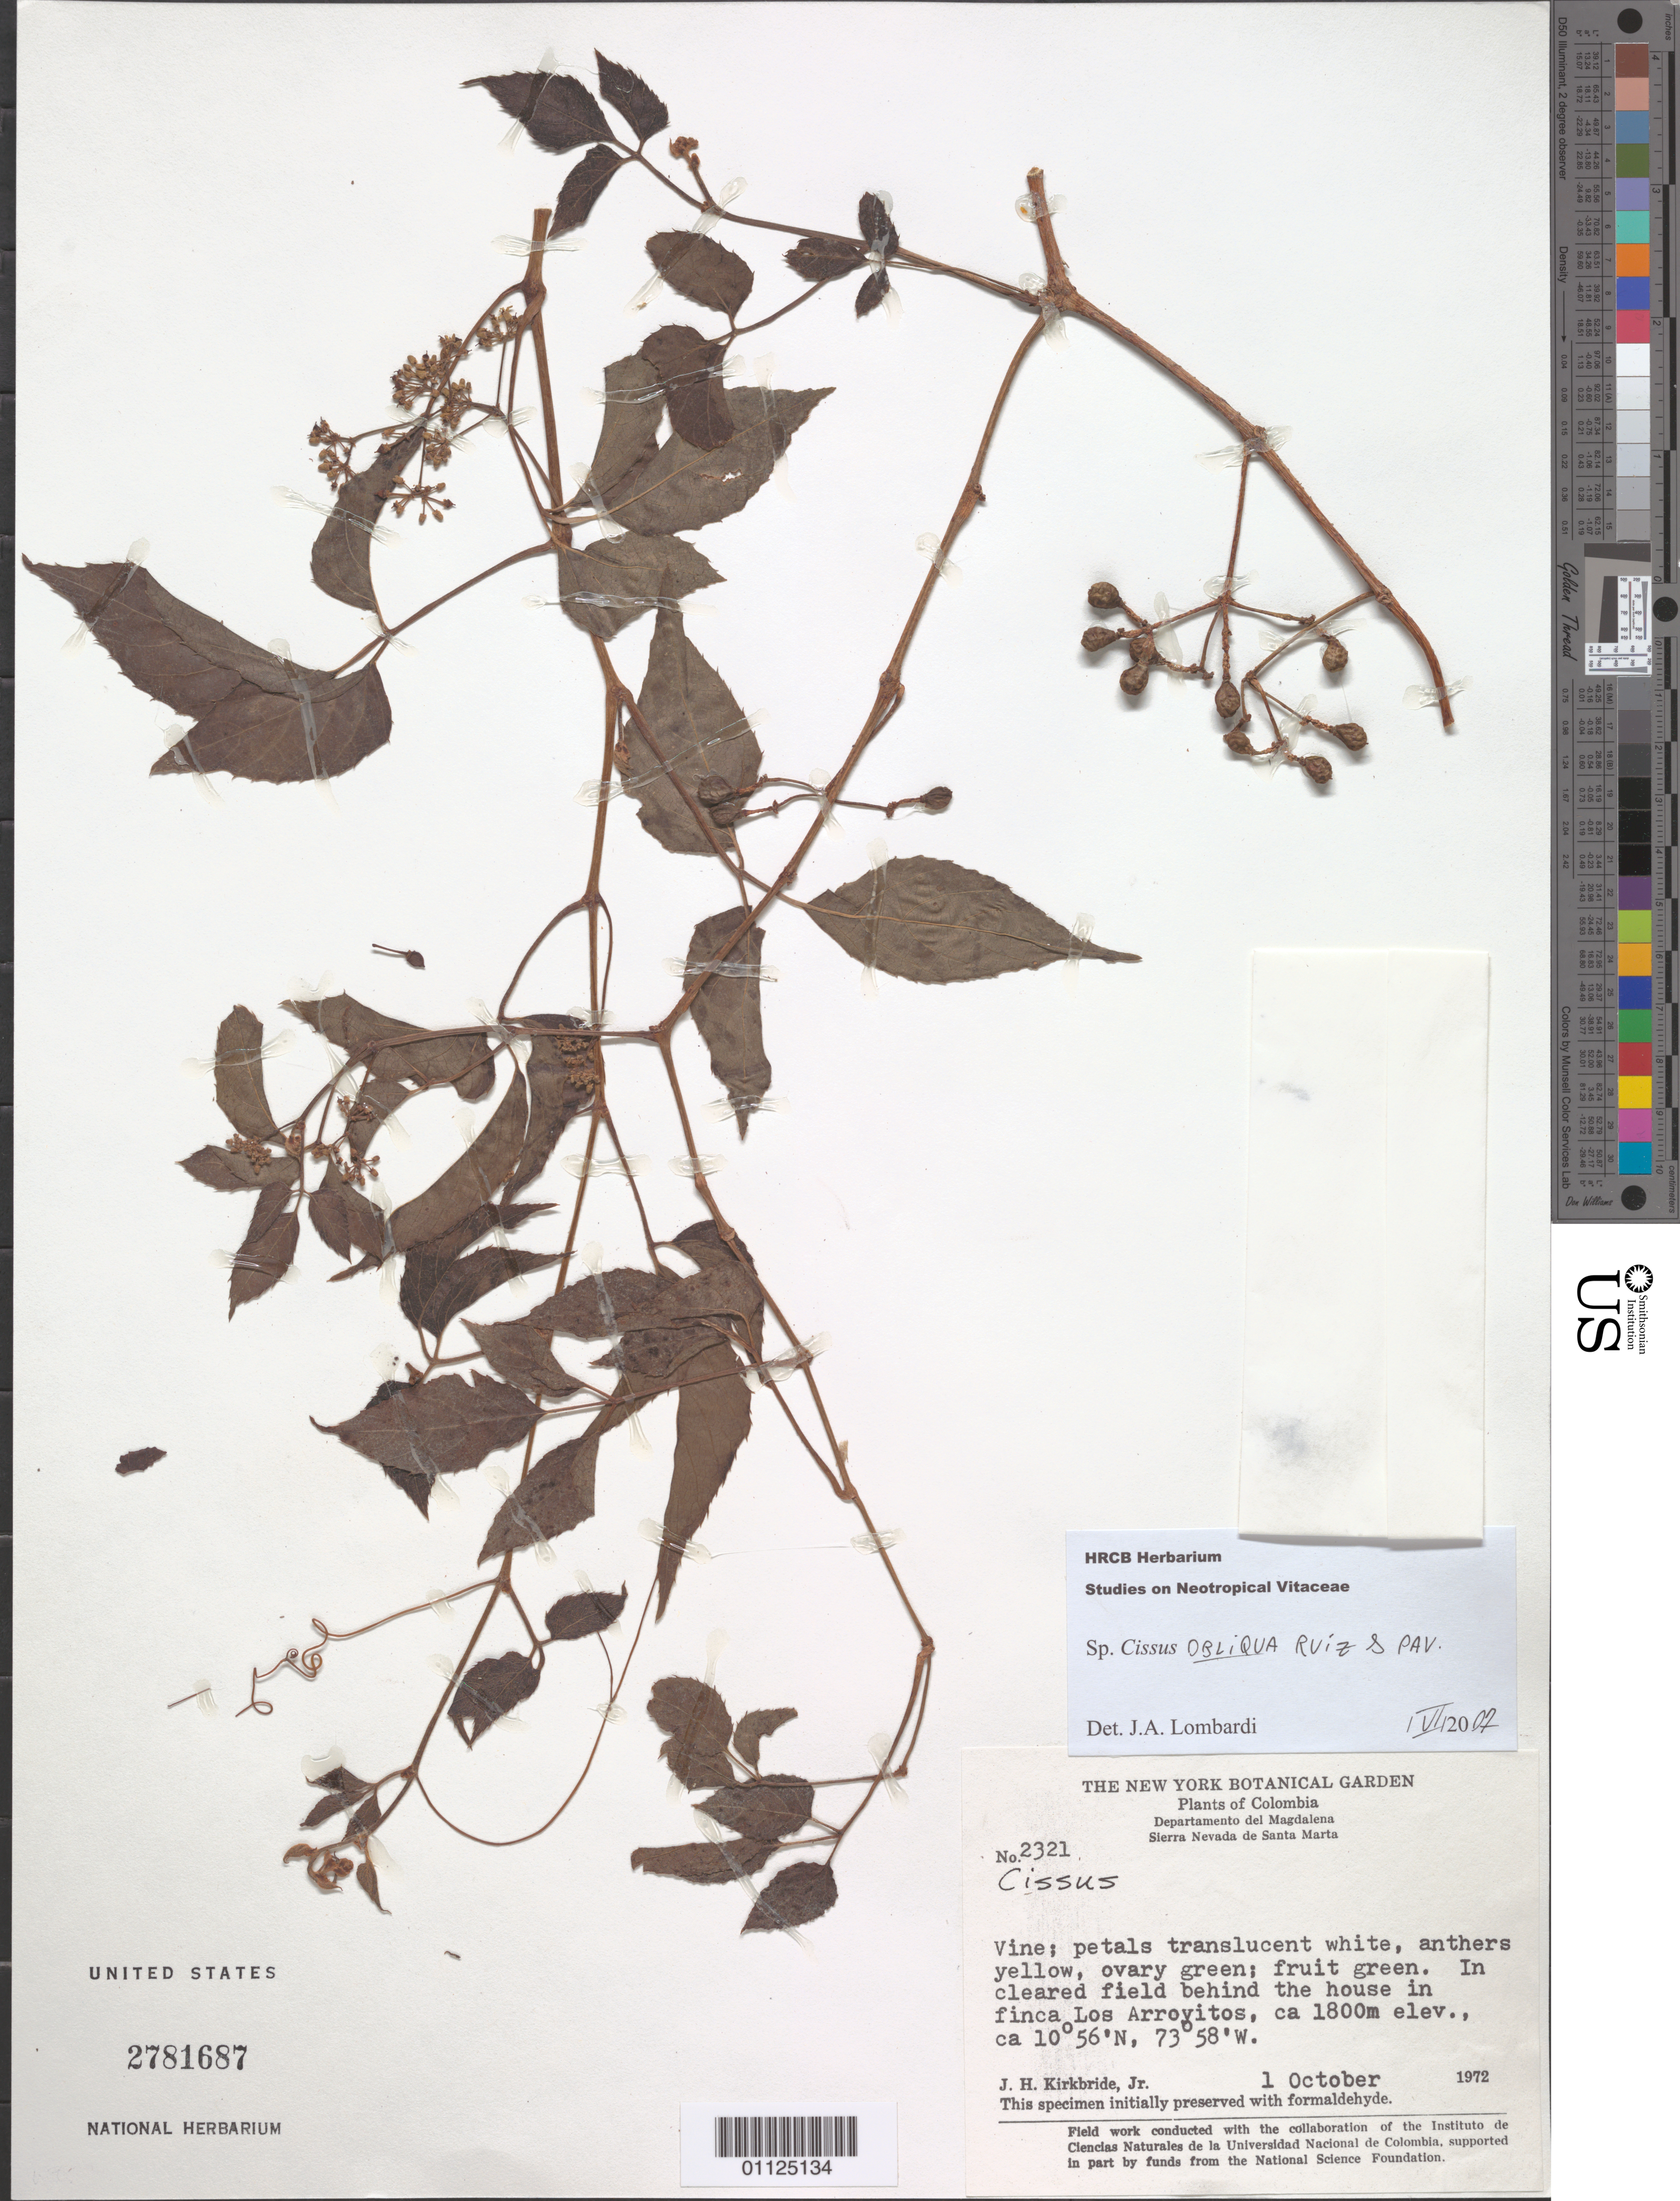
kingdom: Plantae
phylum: Tracheophyta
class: Magnoliopsida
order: Vitales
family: Vitaceae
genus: Cissus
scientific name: Cissus obliqua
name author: Ruiz & Pav.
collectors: J. H. Kirkbride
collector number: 2321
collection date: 1972-10-01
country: Colombia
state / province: Magdalena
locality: Sierra Nevada de Santa Marta. Los Arrovitos.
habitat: Vine. In cleared field.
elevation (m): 1800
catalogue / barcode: US 2781687